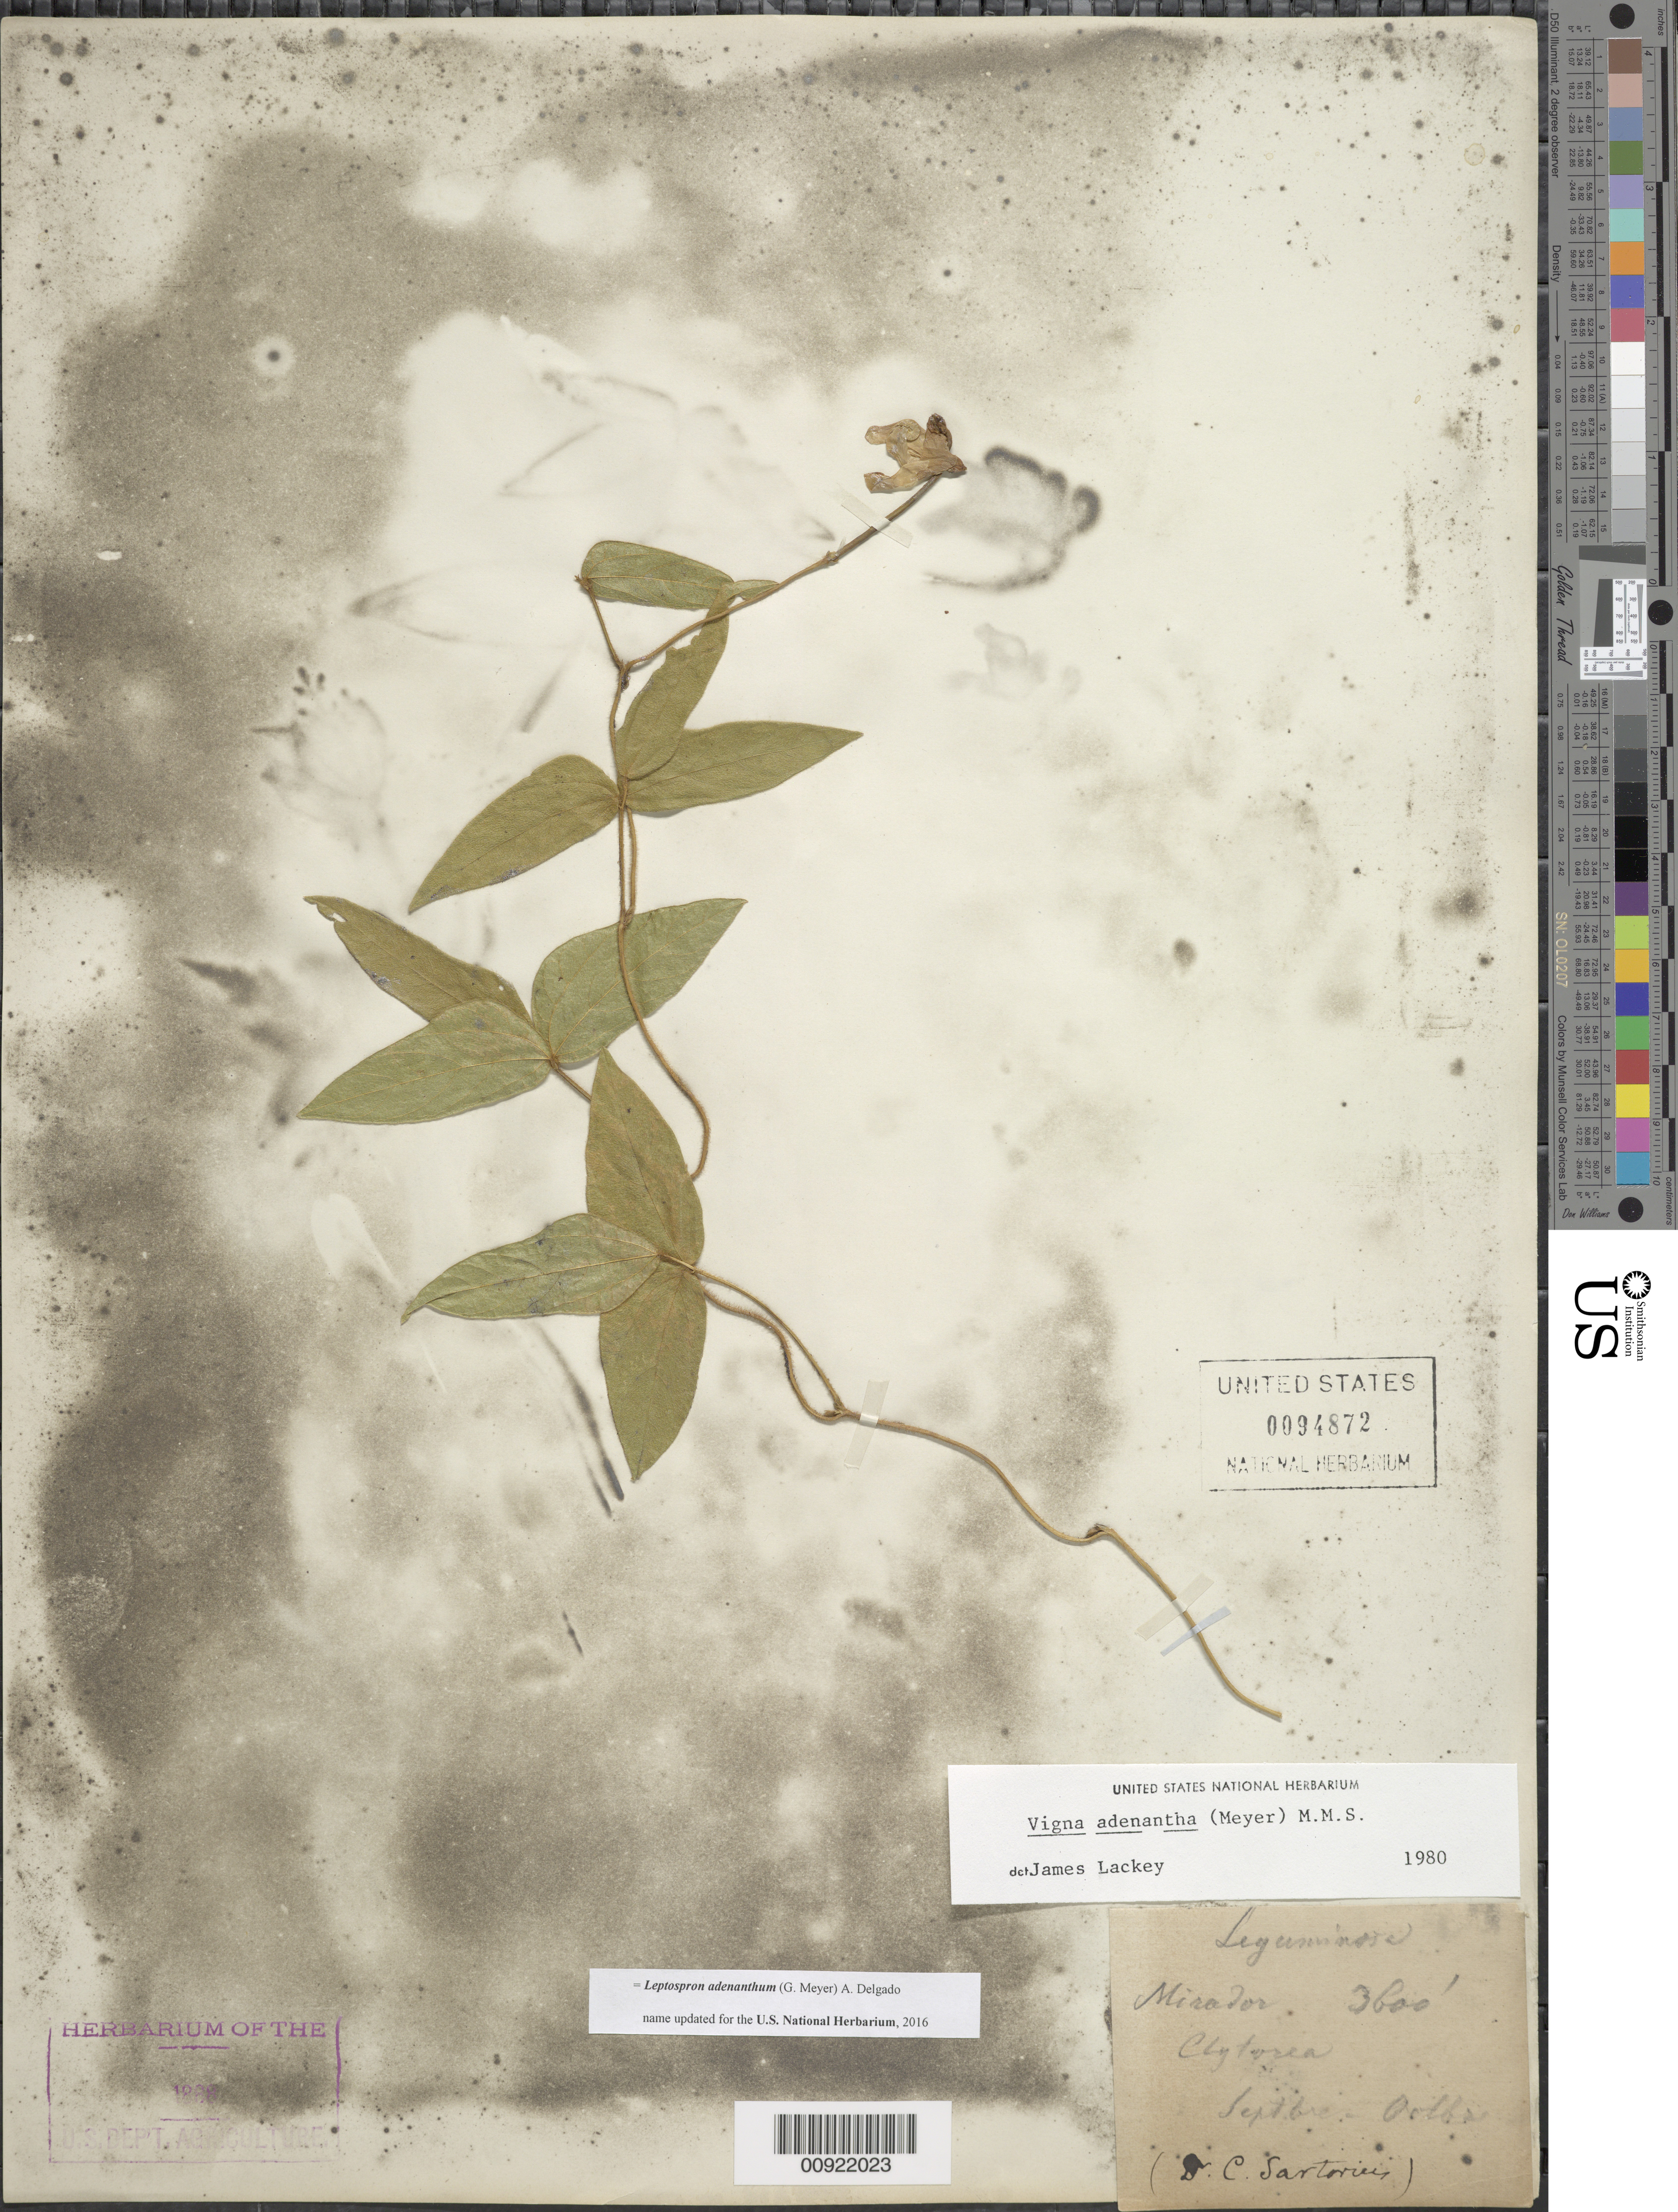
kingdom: Plantae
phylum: Tracheophyta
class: Magnoliopsida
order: Fabales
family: Fabaceae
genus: Leptospron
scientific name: Leptospron adenanthum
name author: (G. Mey.) A. Delgado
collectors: C. Sartorius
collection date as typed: Sep ---- to -- Oct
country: Mexico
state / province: Veracruz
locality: Mirador.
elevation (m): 1097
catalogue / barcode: US 94872